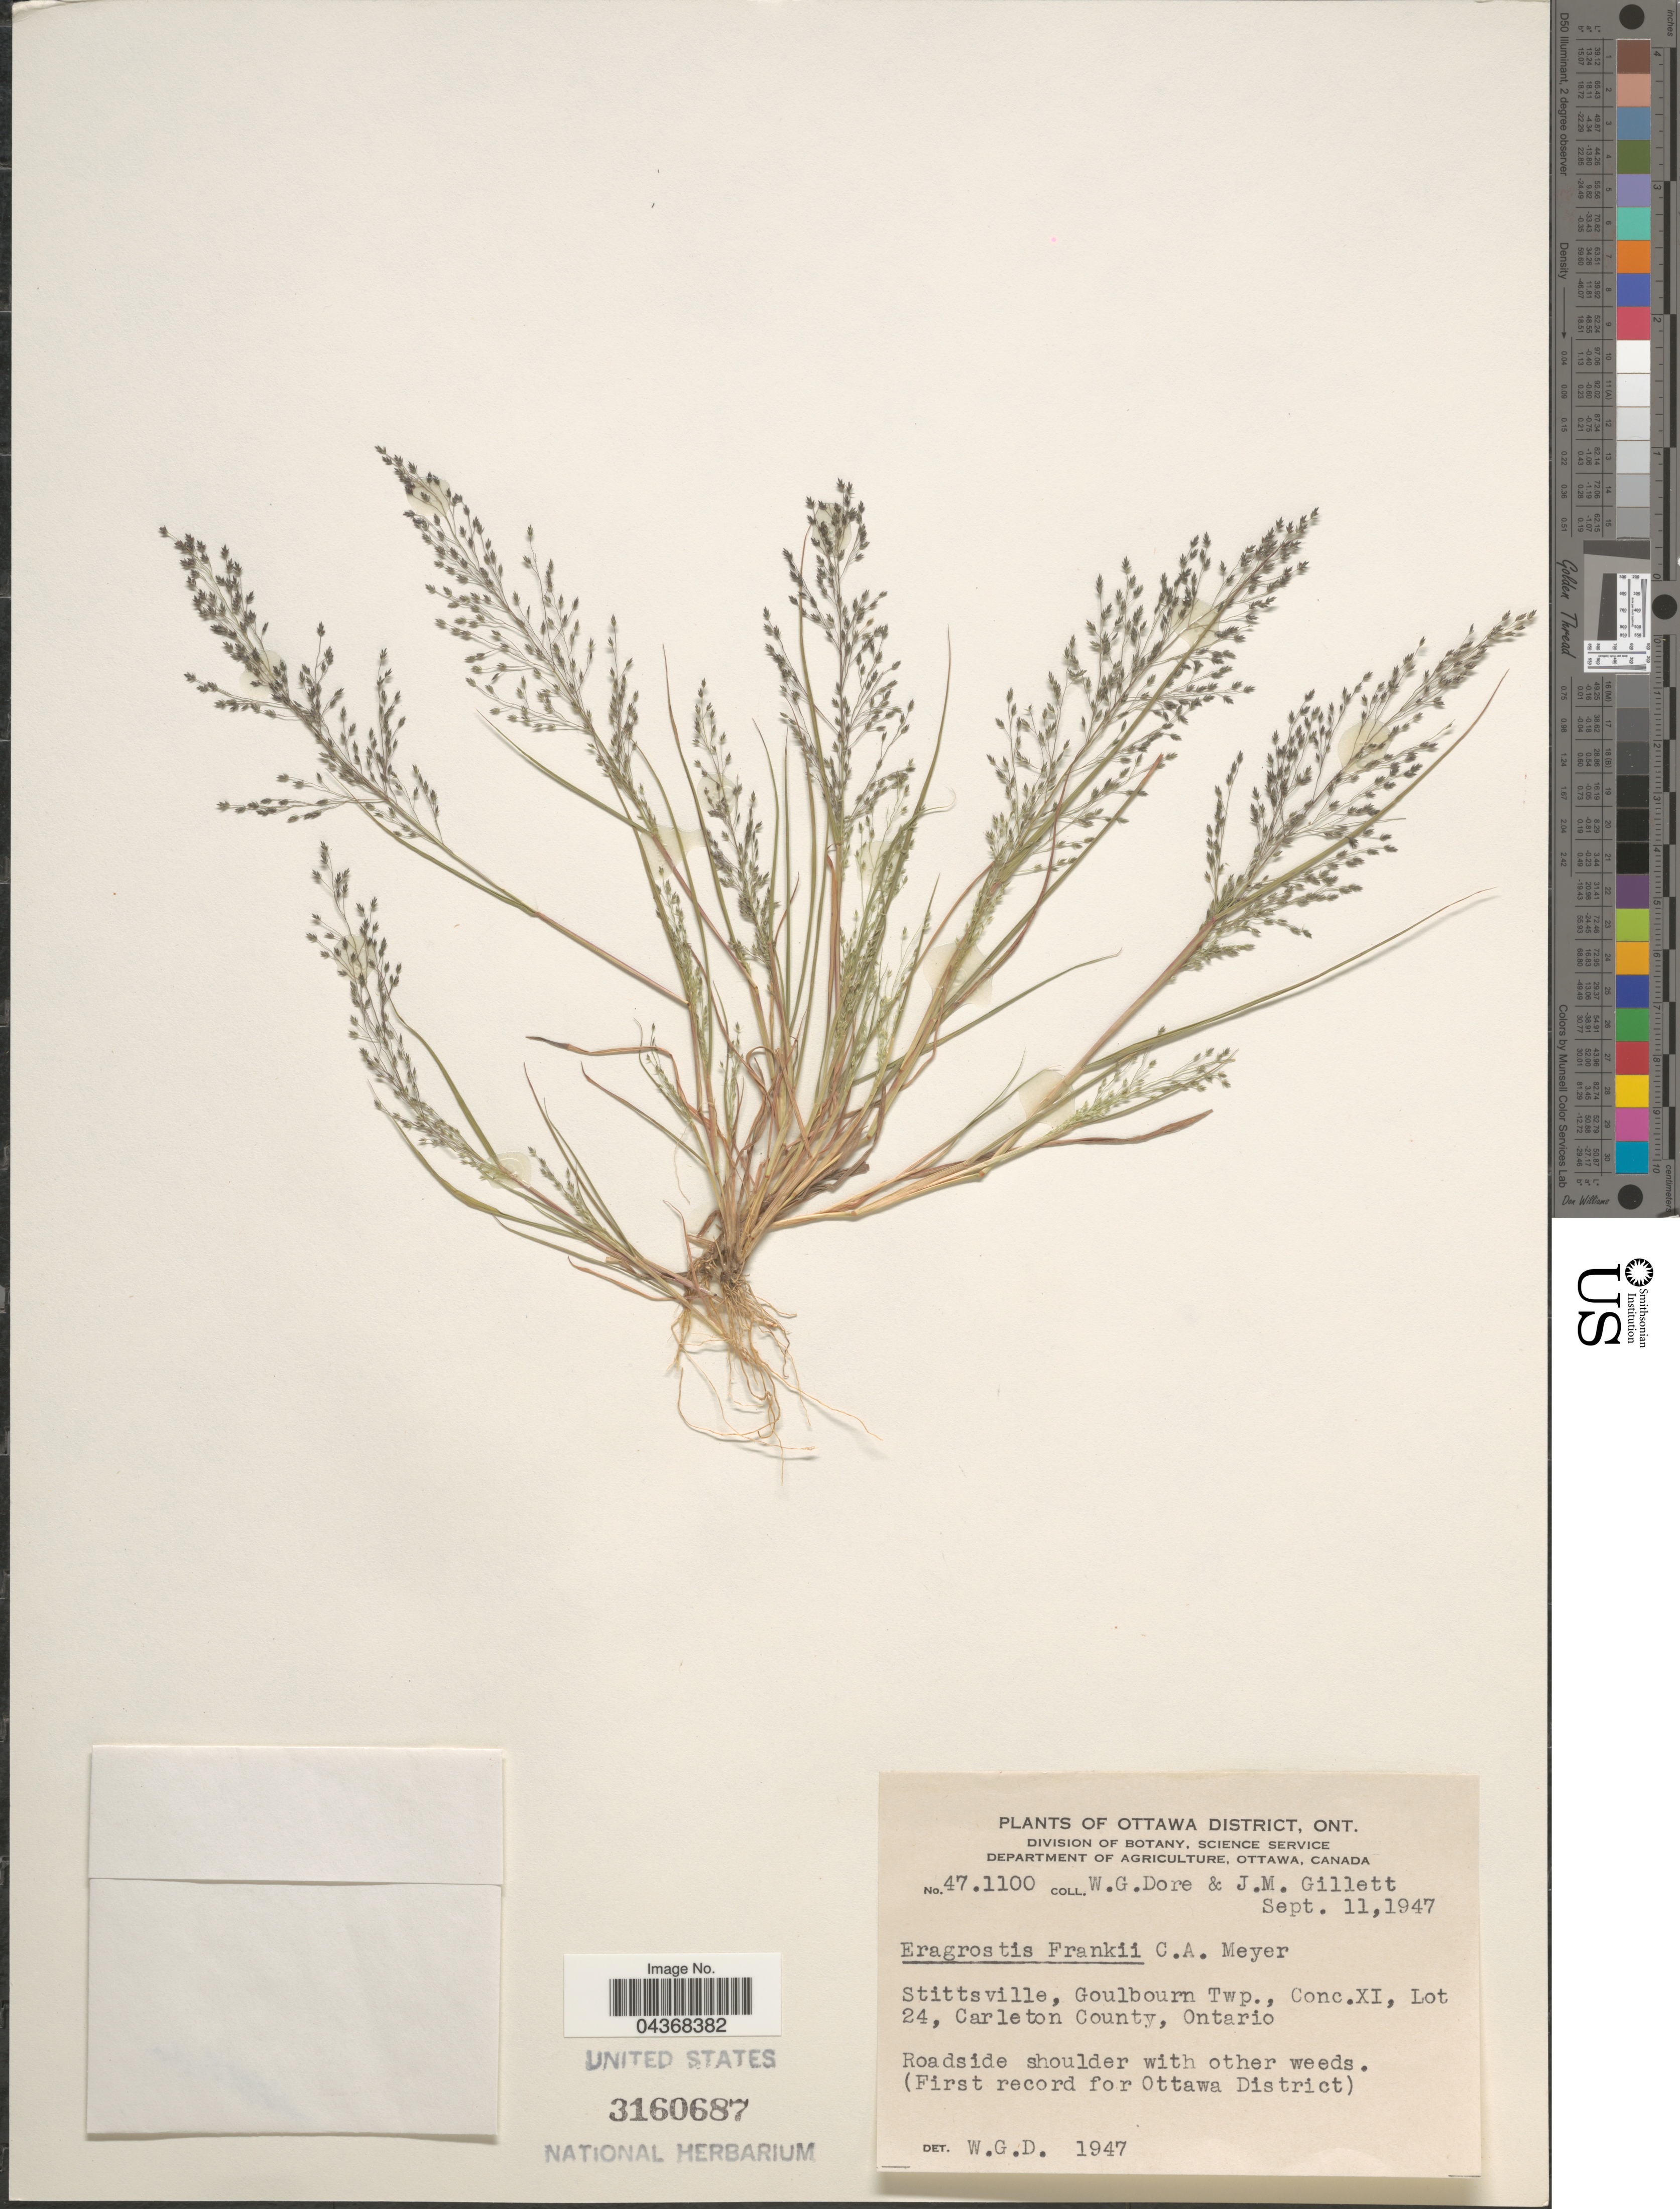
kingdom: Plantae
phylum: Tracheophyta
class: Liliopsida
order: Poales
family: Poaceae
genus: Eragrostis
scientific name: Eragrostis frankii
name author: C.A. Mey. ex Steud.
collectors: W. Dore & J. M. Gillett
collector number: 471100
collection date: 1947-09-11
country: Canada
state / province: Ontario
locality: Ottawa District. Stittsville, Goulbourn Twp., Conc. XI, Lot 24, Carleton County.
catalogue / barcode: US 3160687